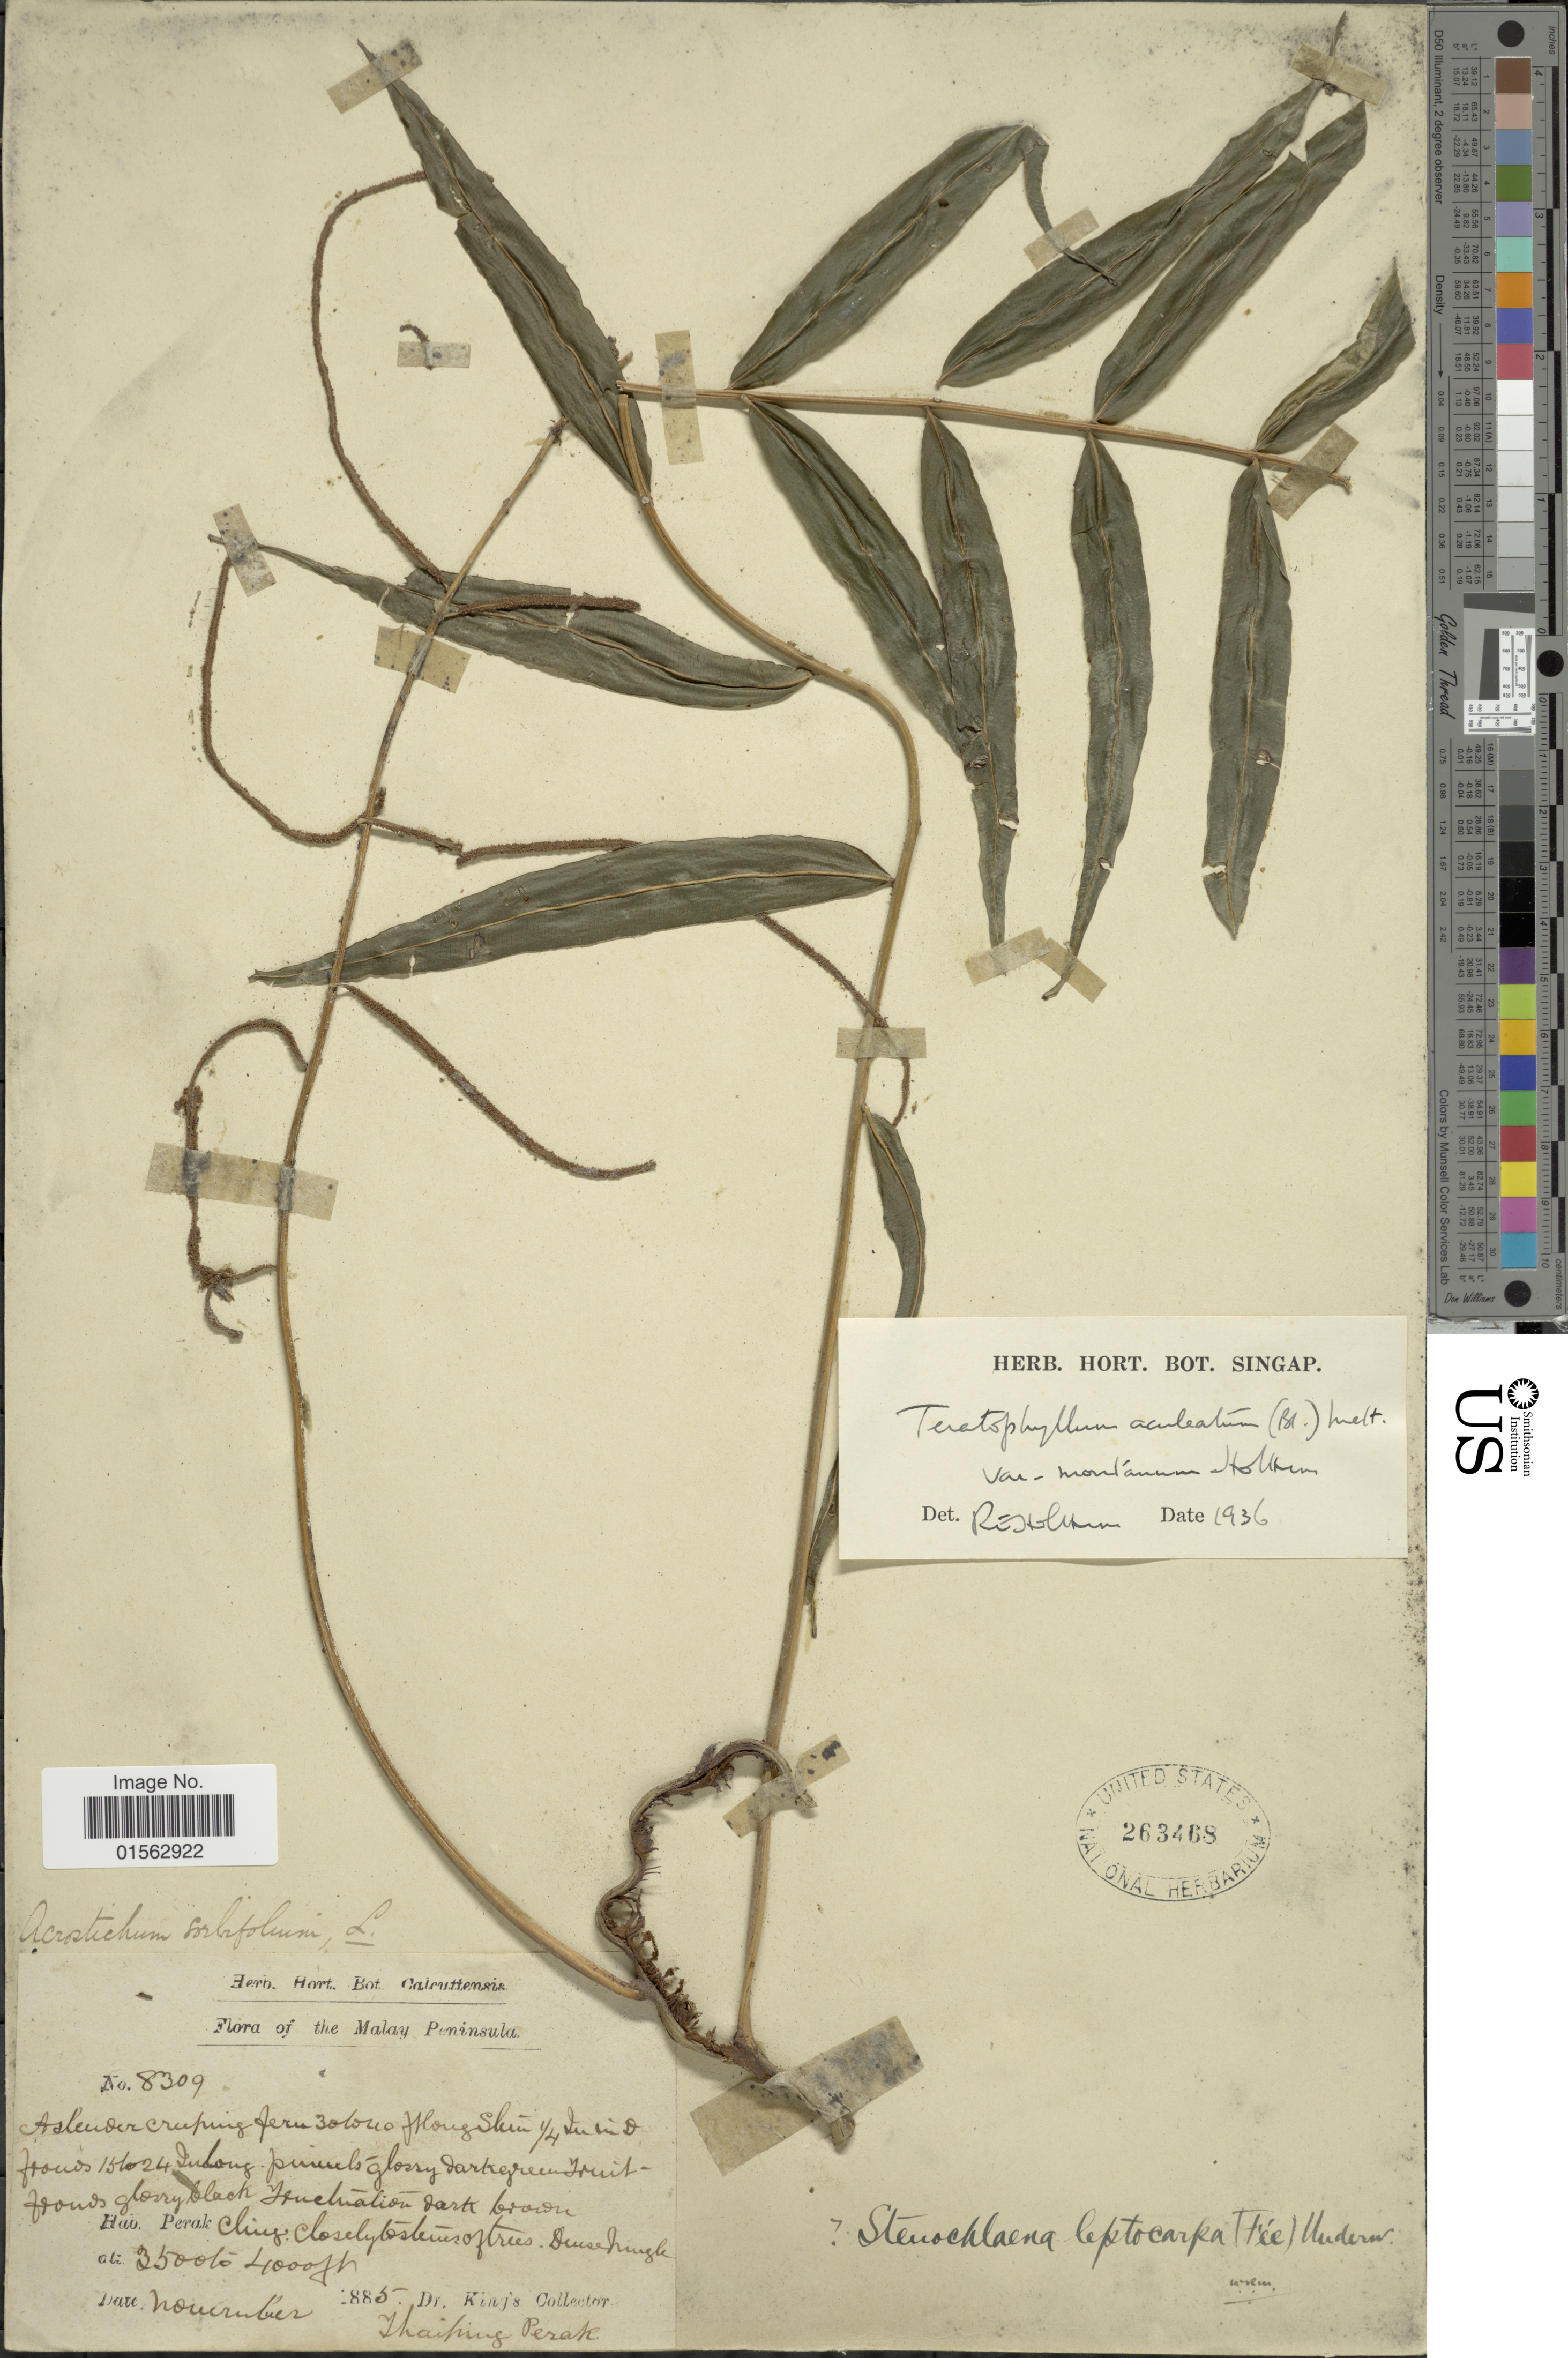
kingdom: Plantae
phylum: Tracheophyta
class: Polypodiopsida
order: Polypodiales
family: Dryopteridaceae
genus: Teratophyllum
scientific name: Teratophyllum aculeatum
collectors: G. King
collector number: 8309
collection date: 1885-11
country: Malaysia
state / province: Perak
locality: Thaiping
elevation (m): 1067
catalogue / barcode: US 263468